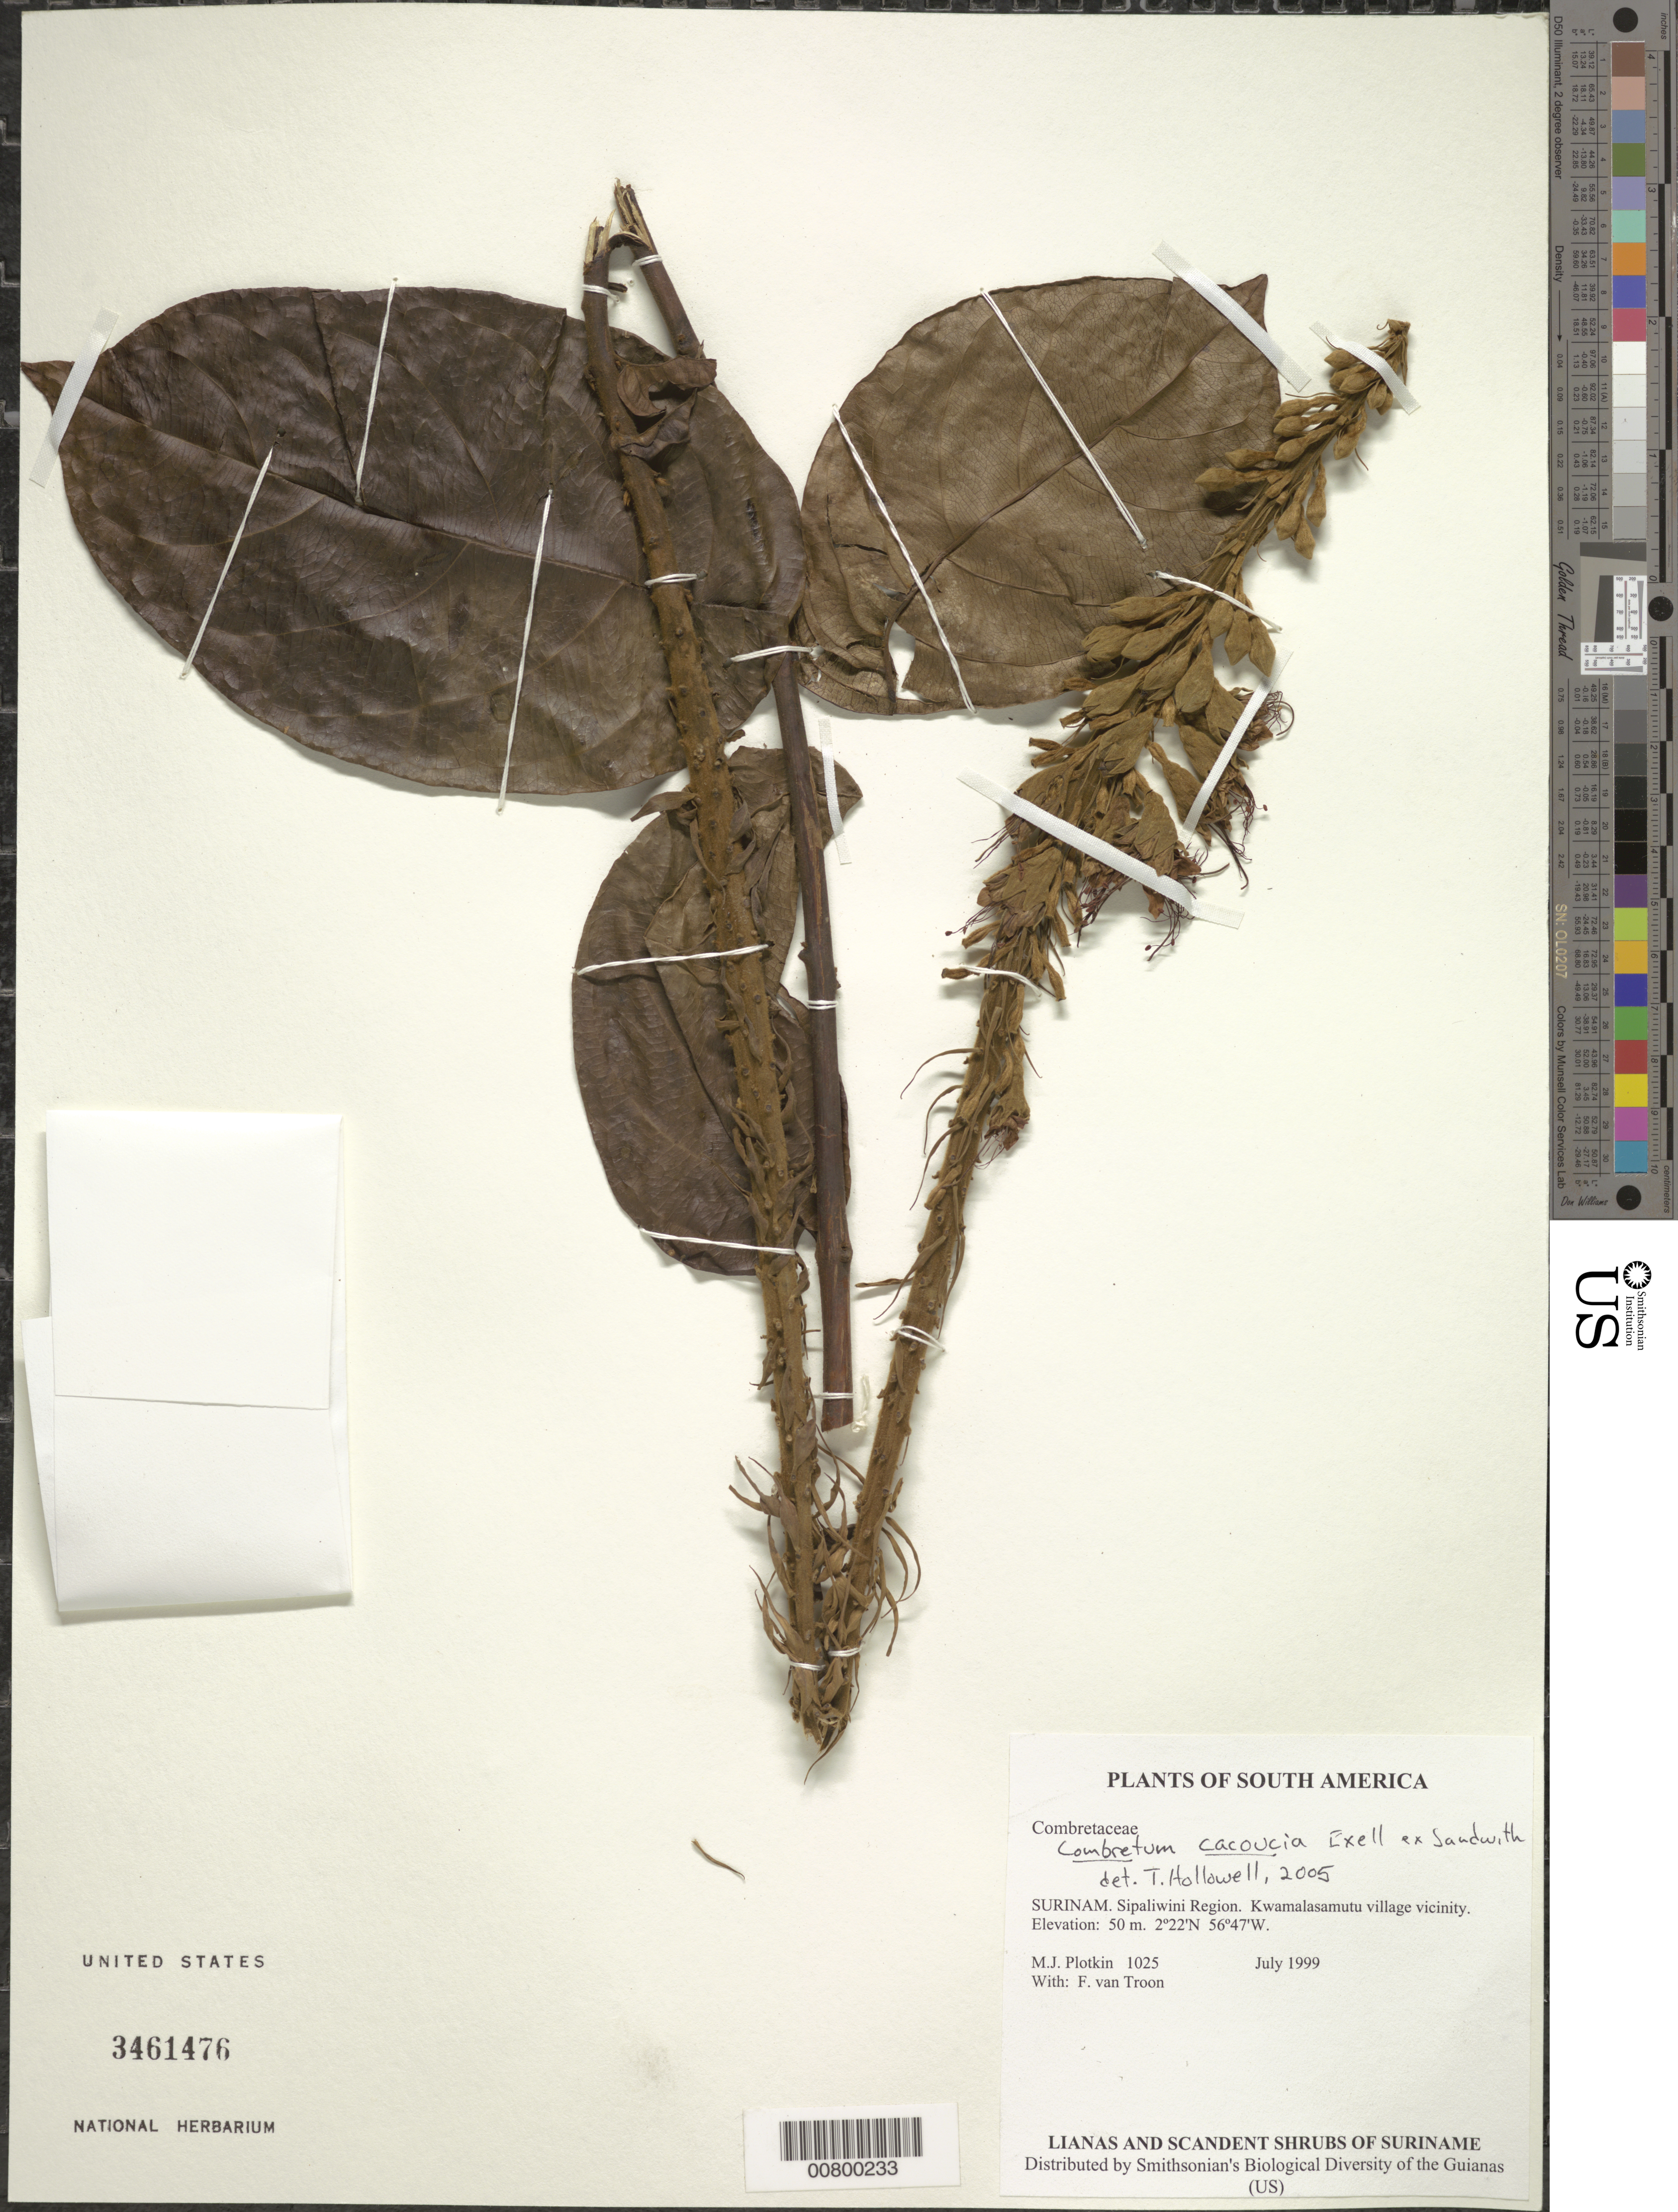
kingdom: Plantae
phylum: Tracheophyta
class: Magnoliopsida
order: Myrtales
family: Combretaceae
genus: Combretum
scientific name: Combretum cacoucia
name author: Exell ex Sandwith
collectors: M. Plotkin & F. Van Troon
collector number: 1025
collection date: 1999-07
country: Suriname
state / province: Sipaliwini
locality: Kwamalasamutu village vicinity.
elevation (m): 50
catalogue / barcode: US 3461476